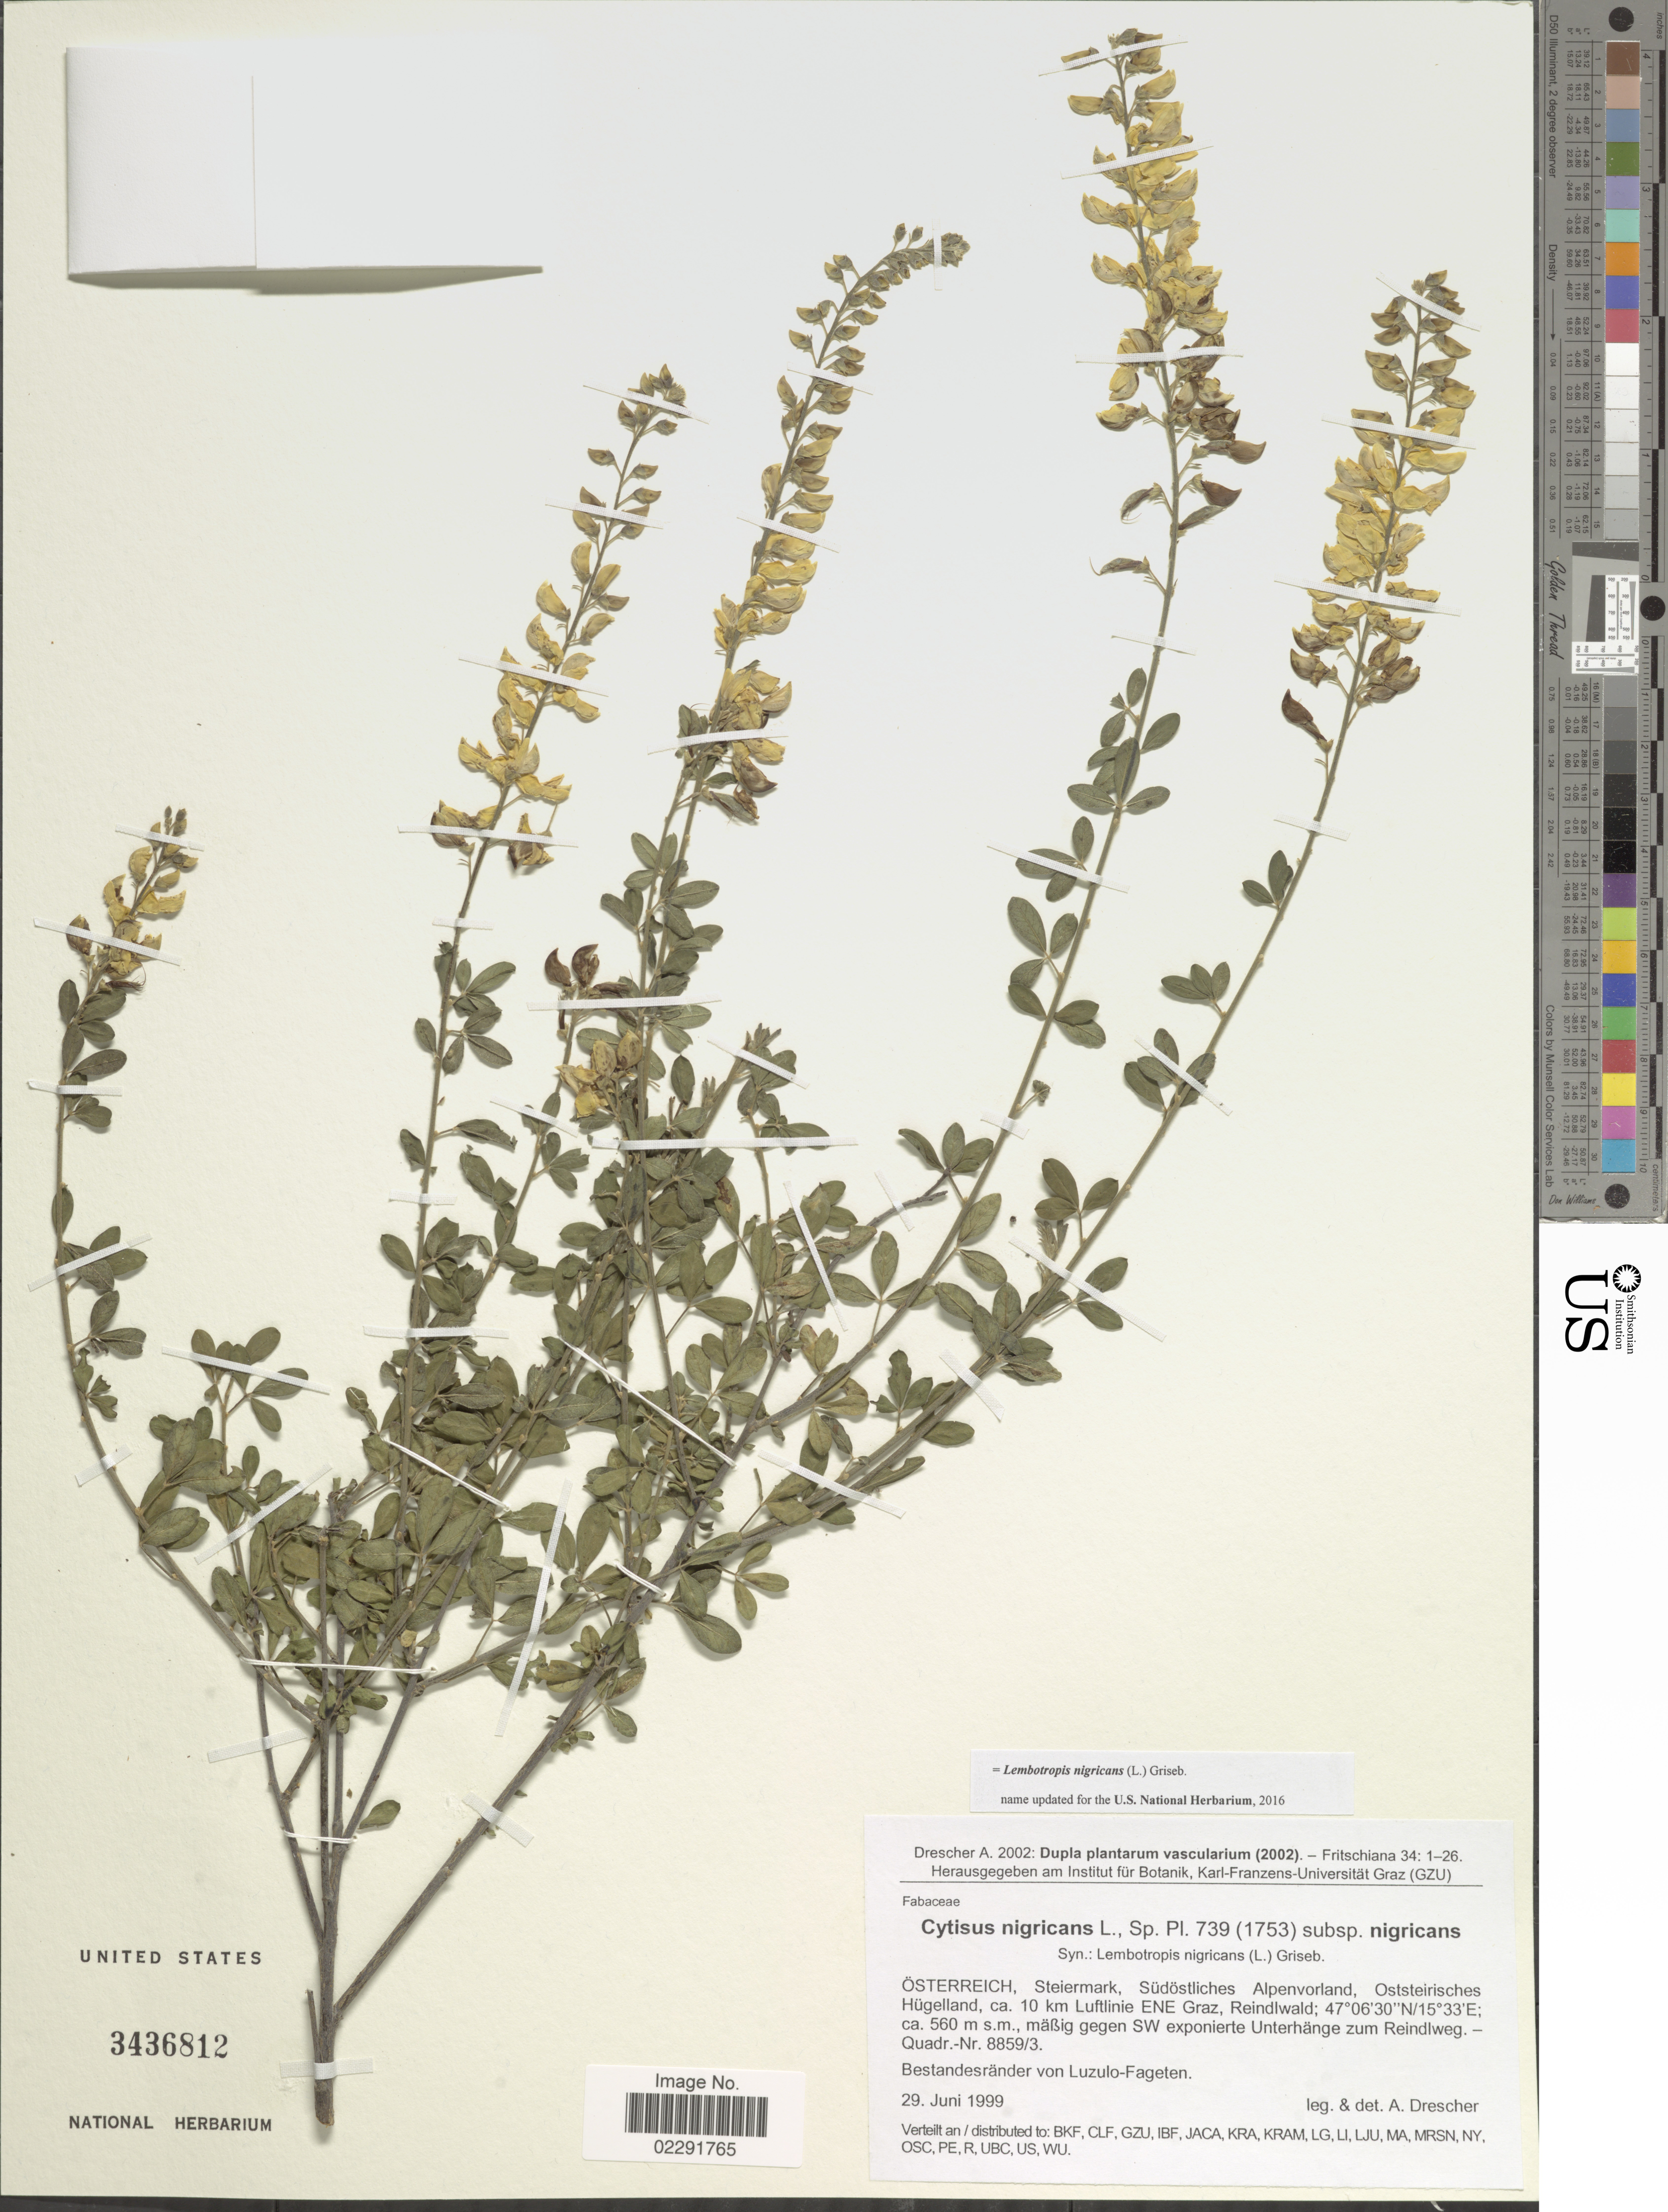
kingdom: Plantae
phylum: Tracheophyta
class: Magnoliopsida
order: Fabales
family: Fabaceae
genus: Lembotropis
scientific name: Lembotropis nigricans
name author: (L.) Griseb.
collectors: A. Drescher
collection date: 1999-06-29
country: Austria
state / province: Steiermark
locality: Osterreich, Sudostliches Alpen vorland, Oststeirisches Hugelland, ca. 10 km LUftlinie ENE Graz, Reinwald, mabig gegen SW exponierte Unterhange zu Reindlweg.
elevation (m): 560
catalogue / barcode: US 3436812